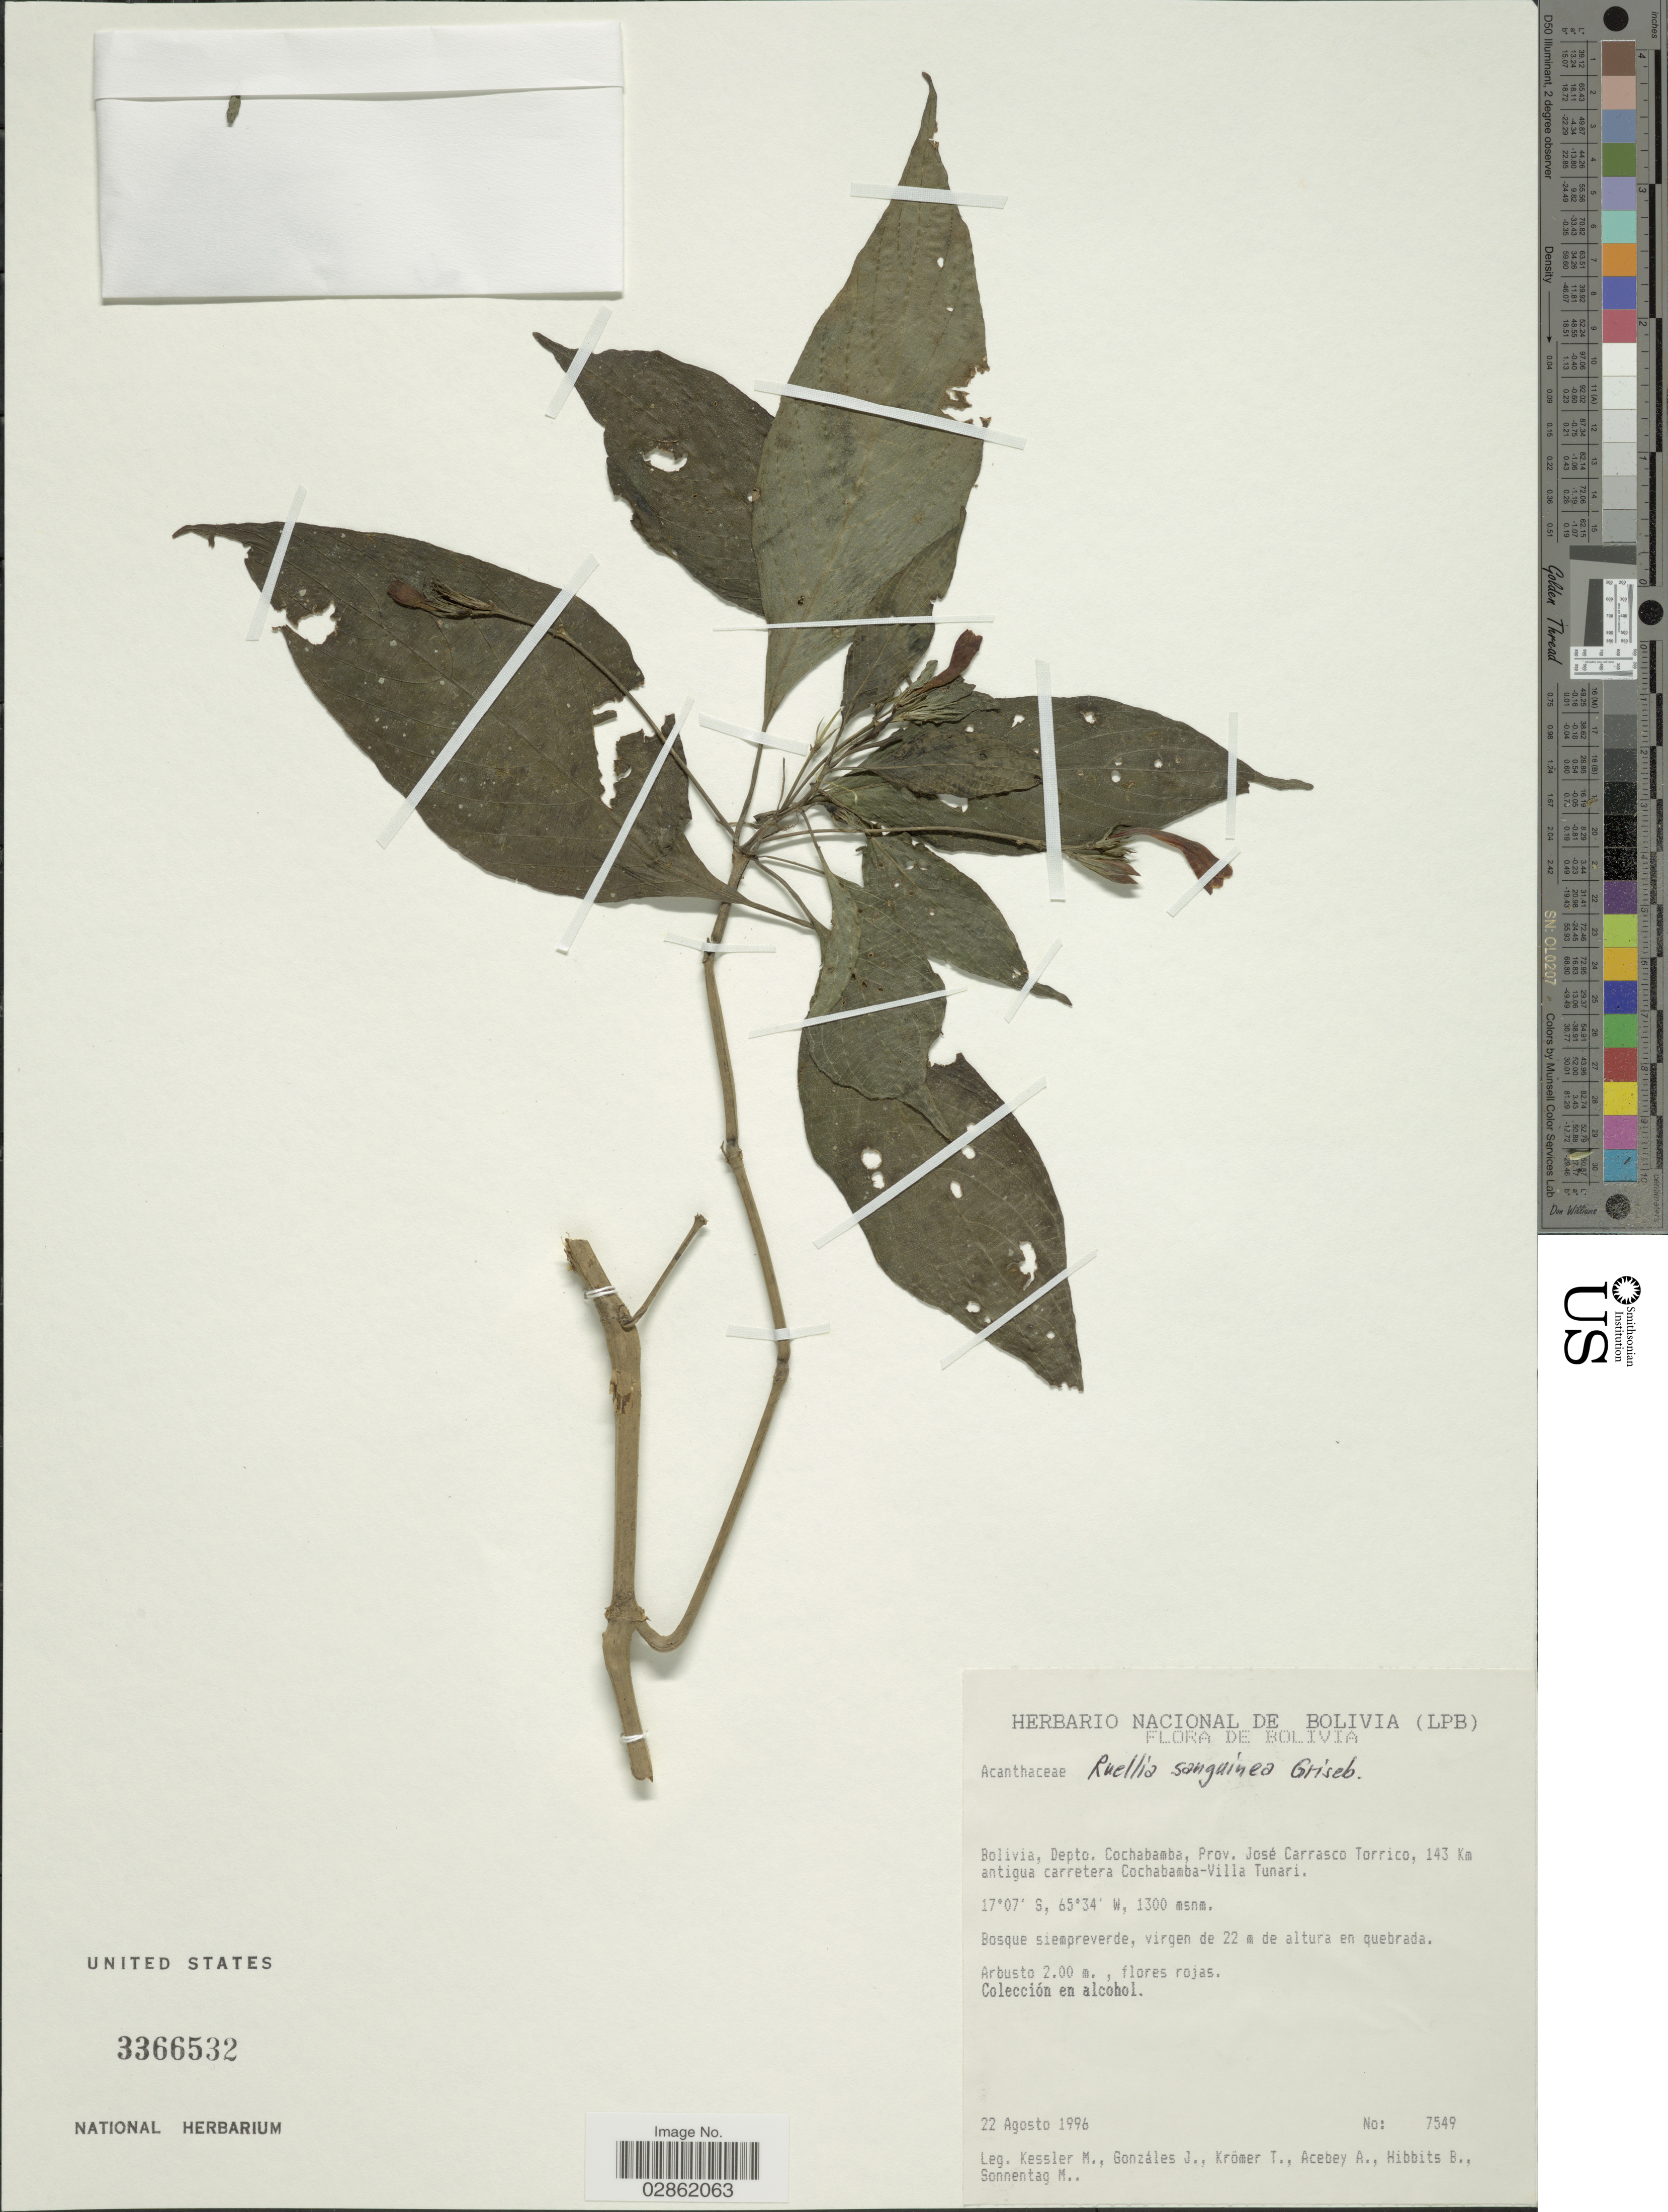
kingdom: Plantae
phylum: Tracheophyta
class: Magnoliopsida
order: Lamiales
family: Acanthaceae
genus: Ruellia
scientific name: Ruellia sanguinea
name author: Griseb.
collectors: M. Kessler, J. Gonzales, T. Krömer, A. Acebey & et al.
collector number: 7549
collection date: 1996-08-22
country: Bolivia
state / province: Cochabamba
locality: Depto. Cochabamba, Prov. José Carrasco Torrico, 143 Km antigua carretera Cochabamba-Villa Tunari.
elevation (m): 1300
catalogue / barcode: US 3366532